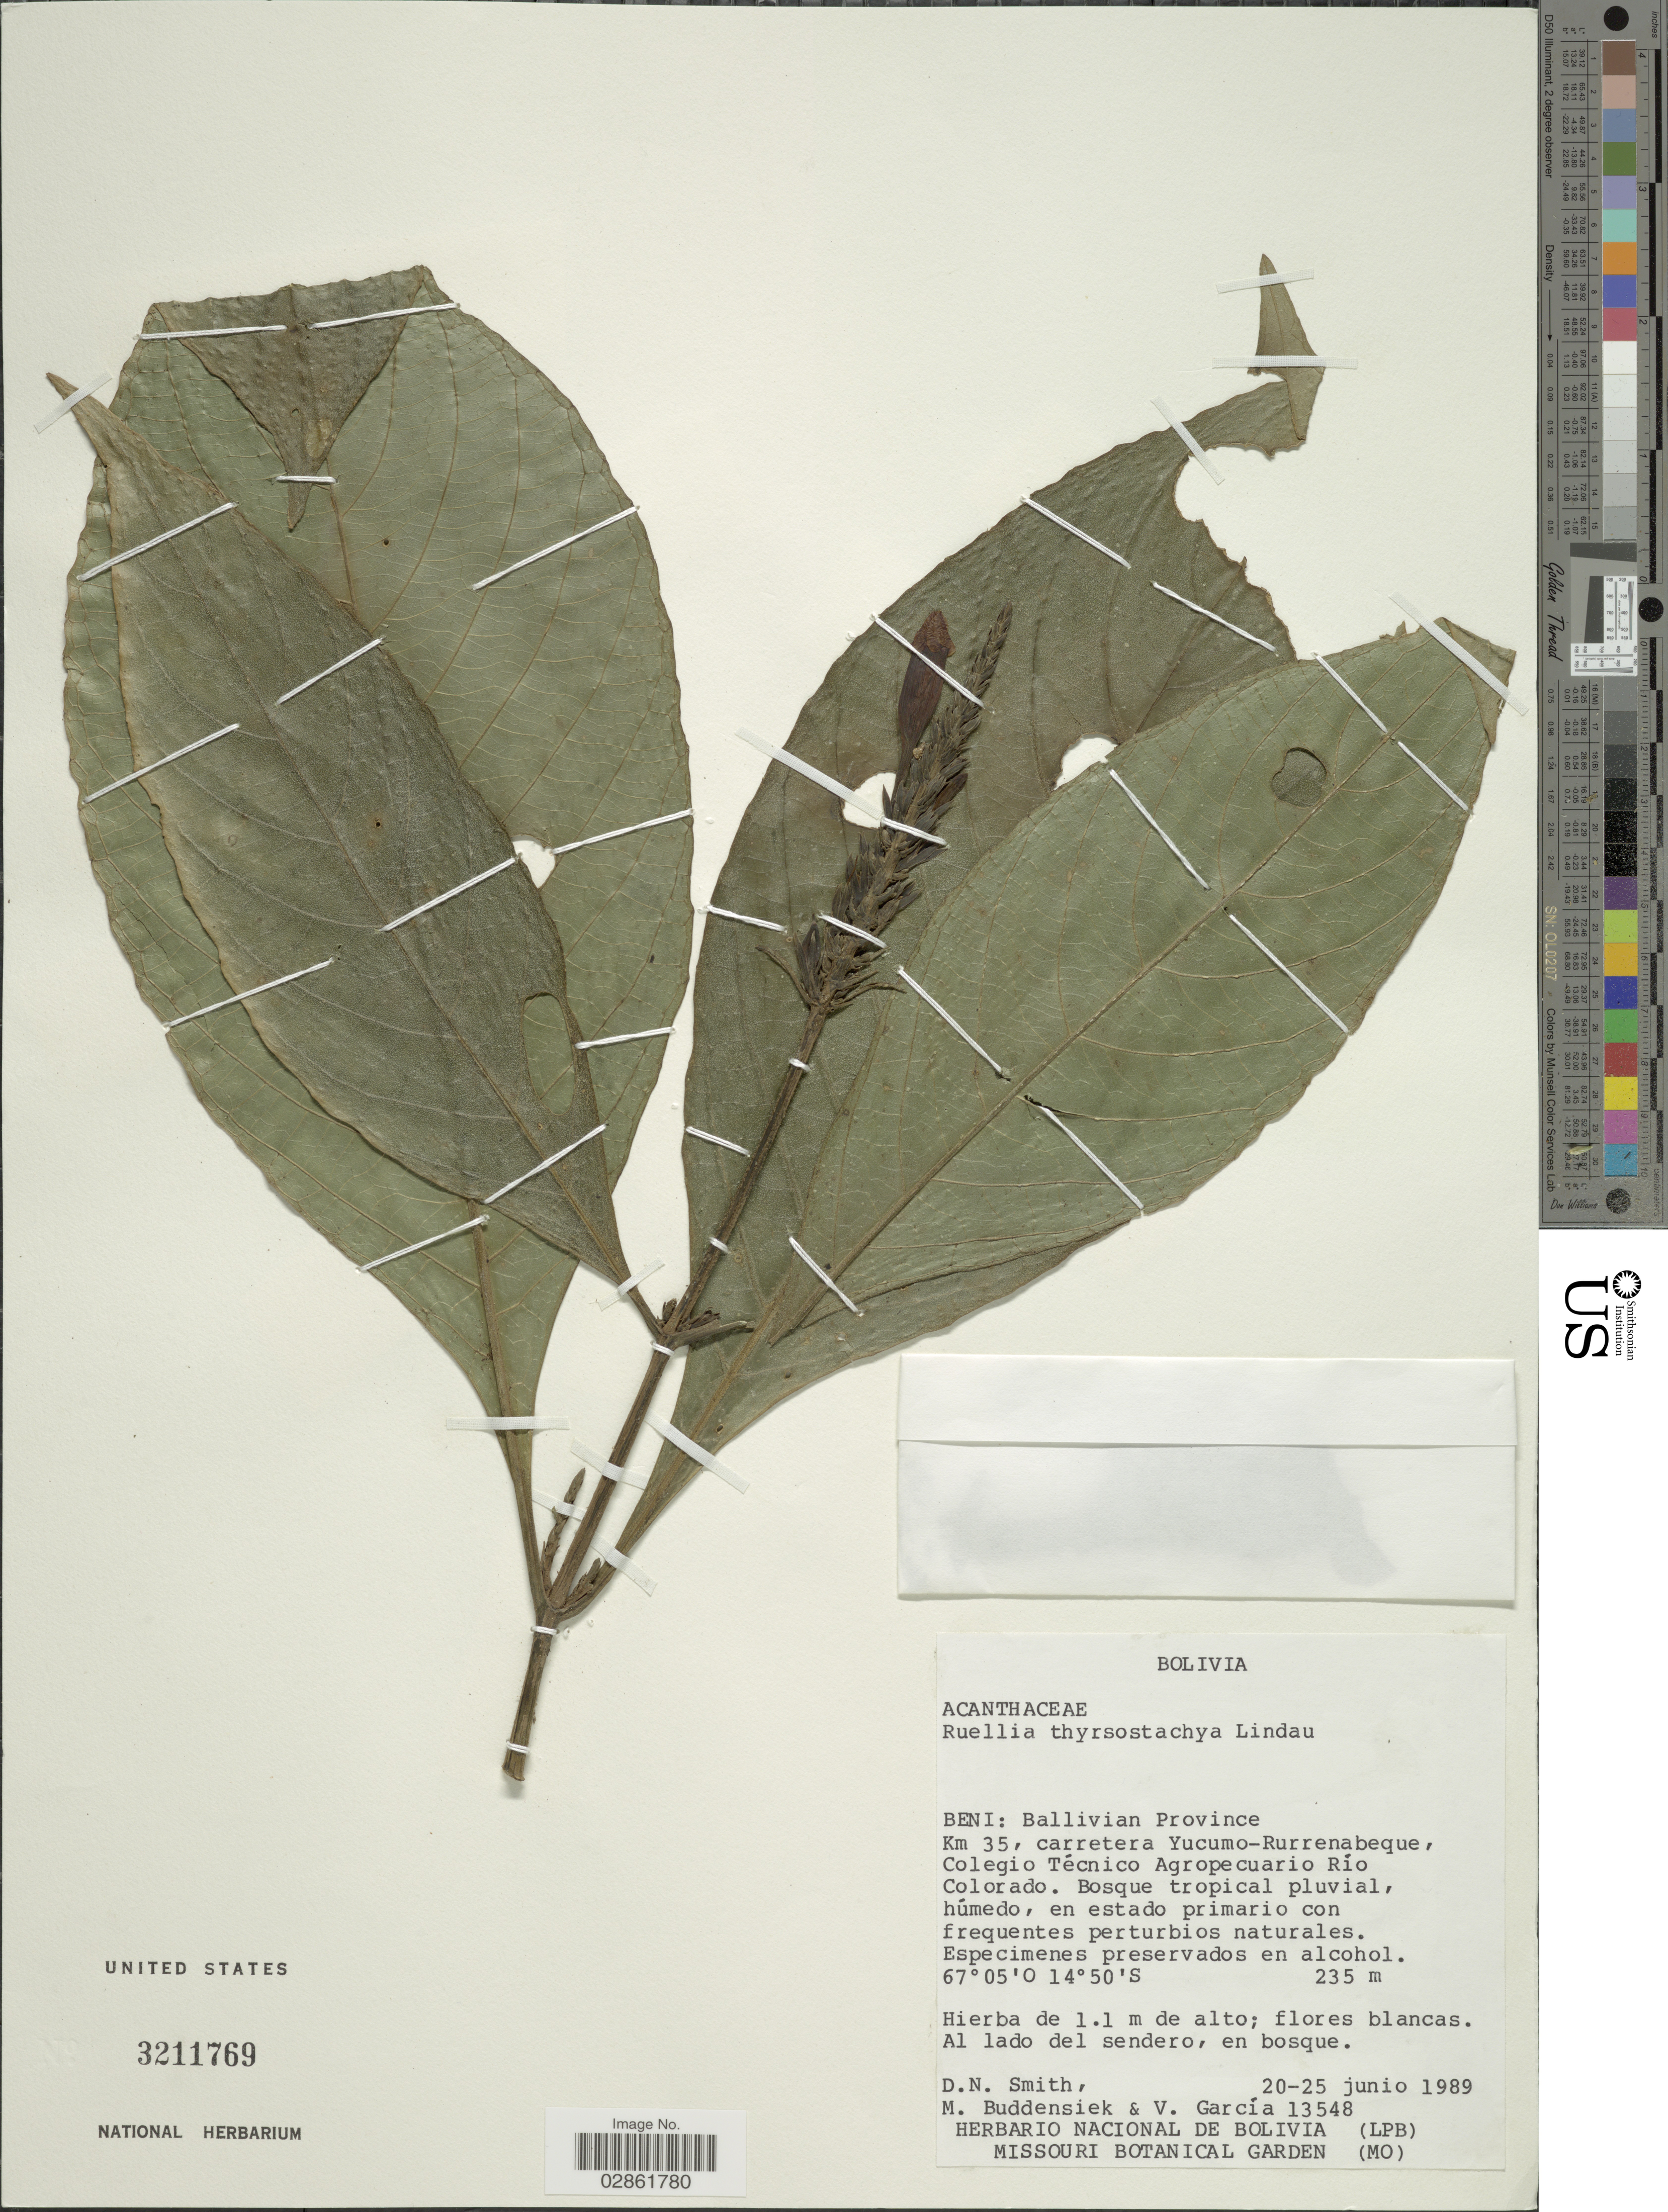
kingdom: Plantae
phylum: Tracheophyta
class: Magnoliopsida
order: Lamiales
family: Acanthaceae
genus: Ruellia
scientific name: Ruellia proxima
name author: Lindau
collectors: D. Smith, M. Buddensiek & V. Garcia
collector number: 13548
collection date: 1989-06-20/1989-06-25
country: Bolivia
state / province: Beni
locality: Ballivian Province, Km 35, carretera Yucumo-Rurrenabeque, Colegio Técnico Agropecuario Río Colorado.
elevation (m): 235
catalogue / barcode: US 3211769